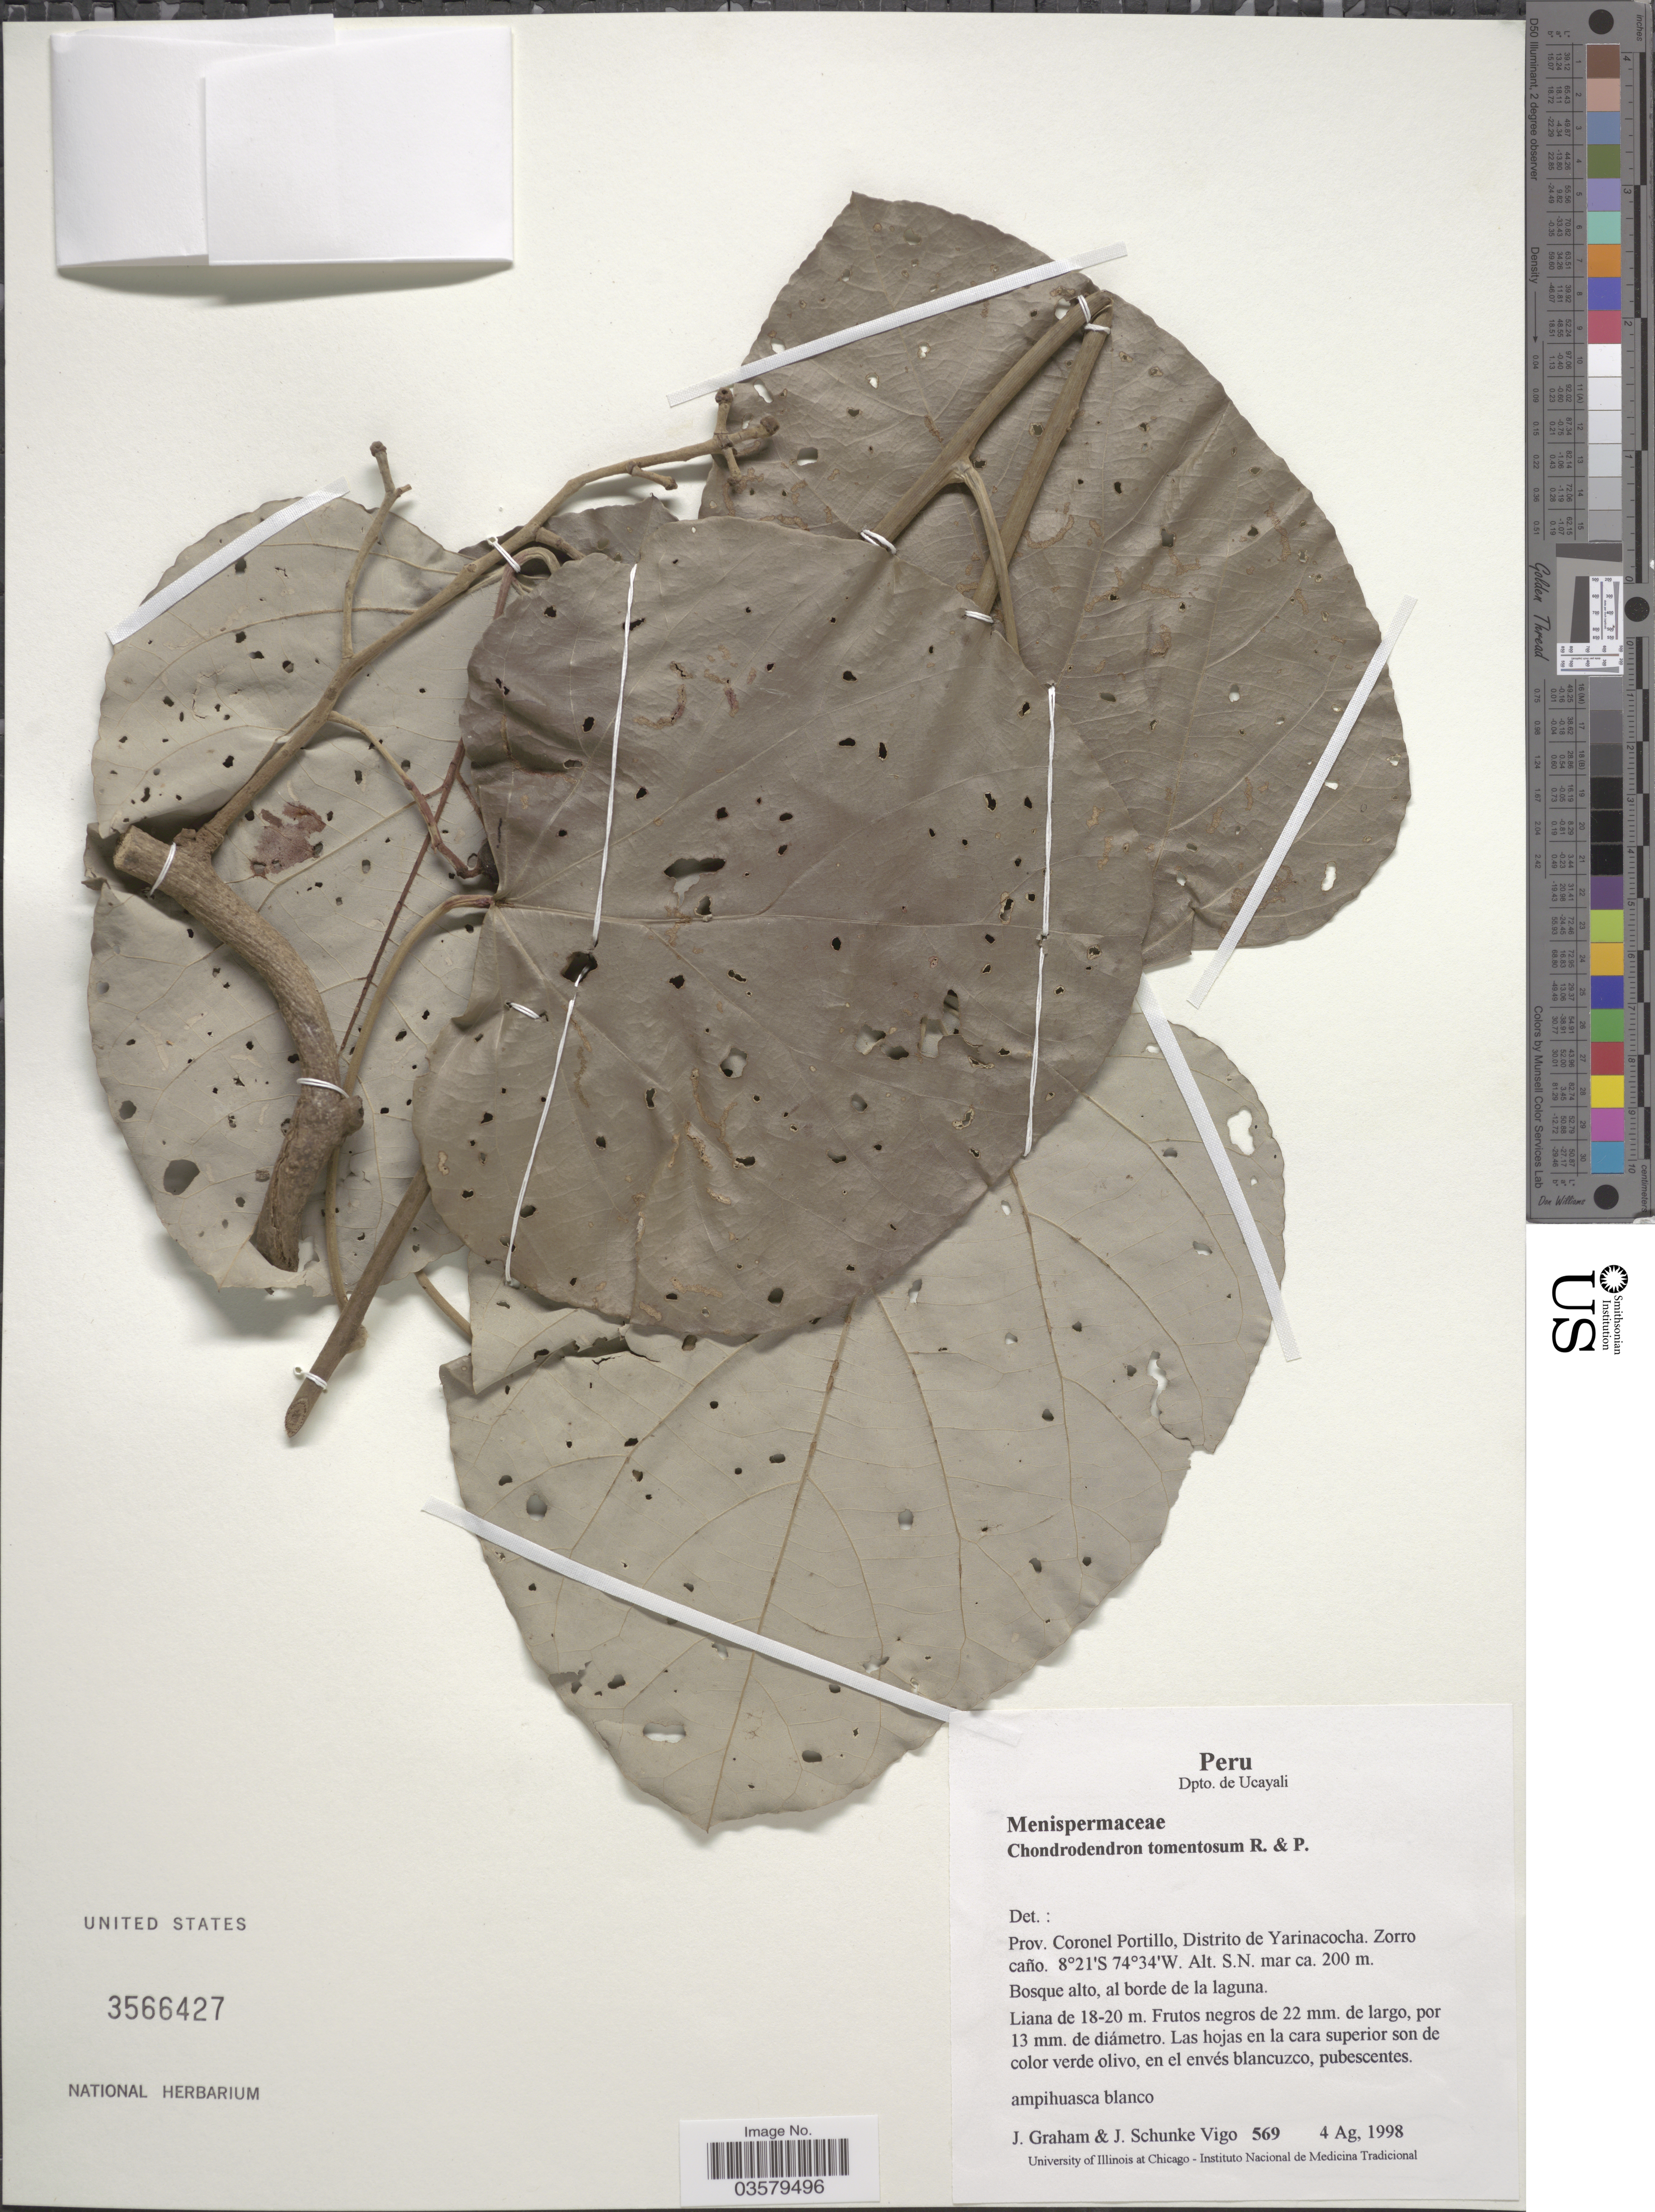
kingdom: Plantae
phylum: Tracheophyta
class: Magnoliopsida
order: Ranunculales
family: Menispermaceae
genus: Chondrodendron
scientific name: Chondrodendron tomentosum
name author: Ruiz & Pav.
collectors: J. Graham & J. Schunke Vigo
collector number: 569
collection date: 1998-08-04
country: Peru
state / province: Ucayali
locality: Dpto. de Ucayali. Prov. Coronel Portillo, Distrito de Yarinacocha. Zorro caño.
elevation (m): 200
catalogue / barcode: US 3566427